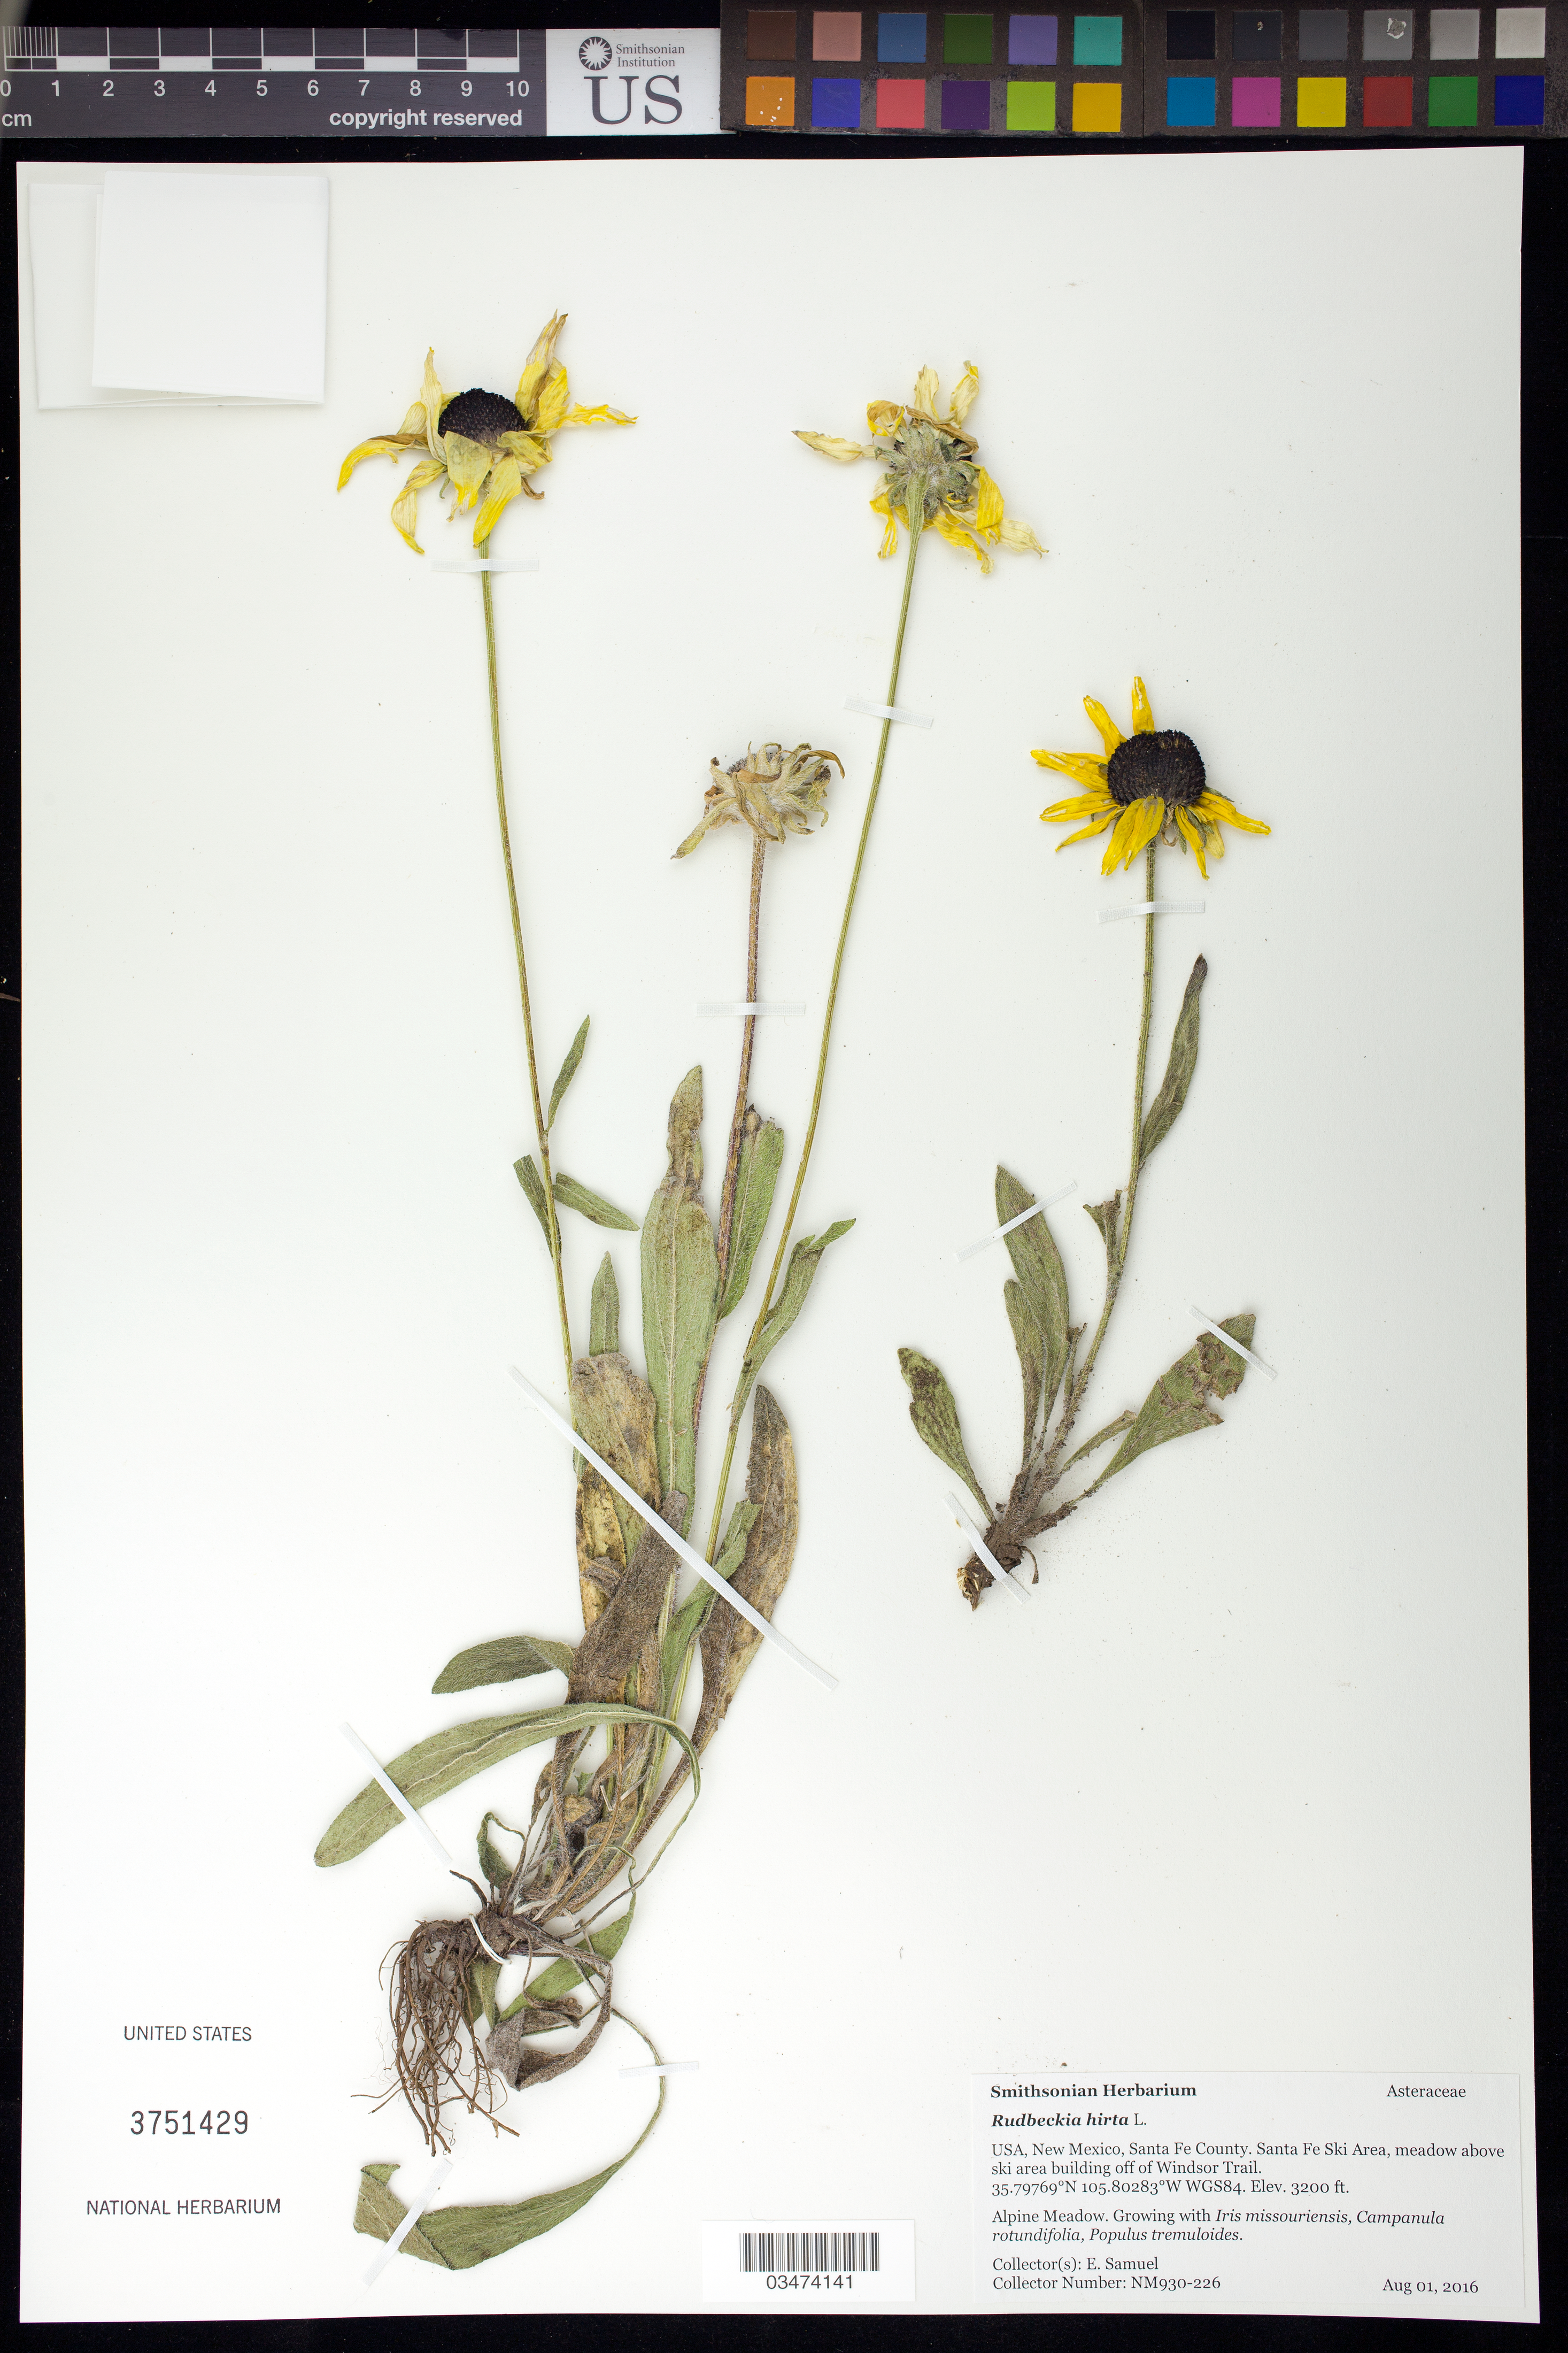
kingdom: Plantae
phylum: Tracheophyta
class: Magnoliopsida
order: Asterales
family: Asteraceae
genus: Rudbeckia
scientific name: Rudbeckia hirta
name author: L.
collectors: E. Samuel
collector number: NM930-226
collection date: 2016-08-01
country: United States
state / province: New Mexico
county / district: Santa Fe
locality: Santa Fe Ski Area, meadow above ski area building off of Windsor Trail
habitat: Alpine Meadow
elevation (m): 975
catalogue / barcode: US 3751429